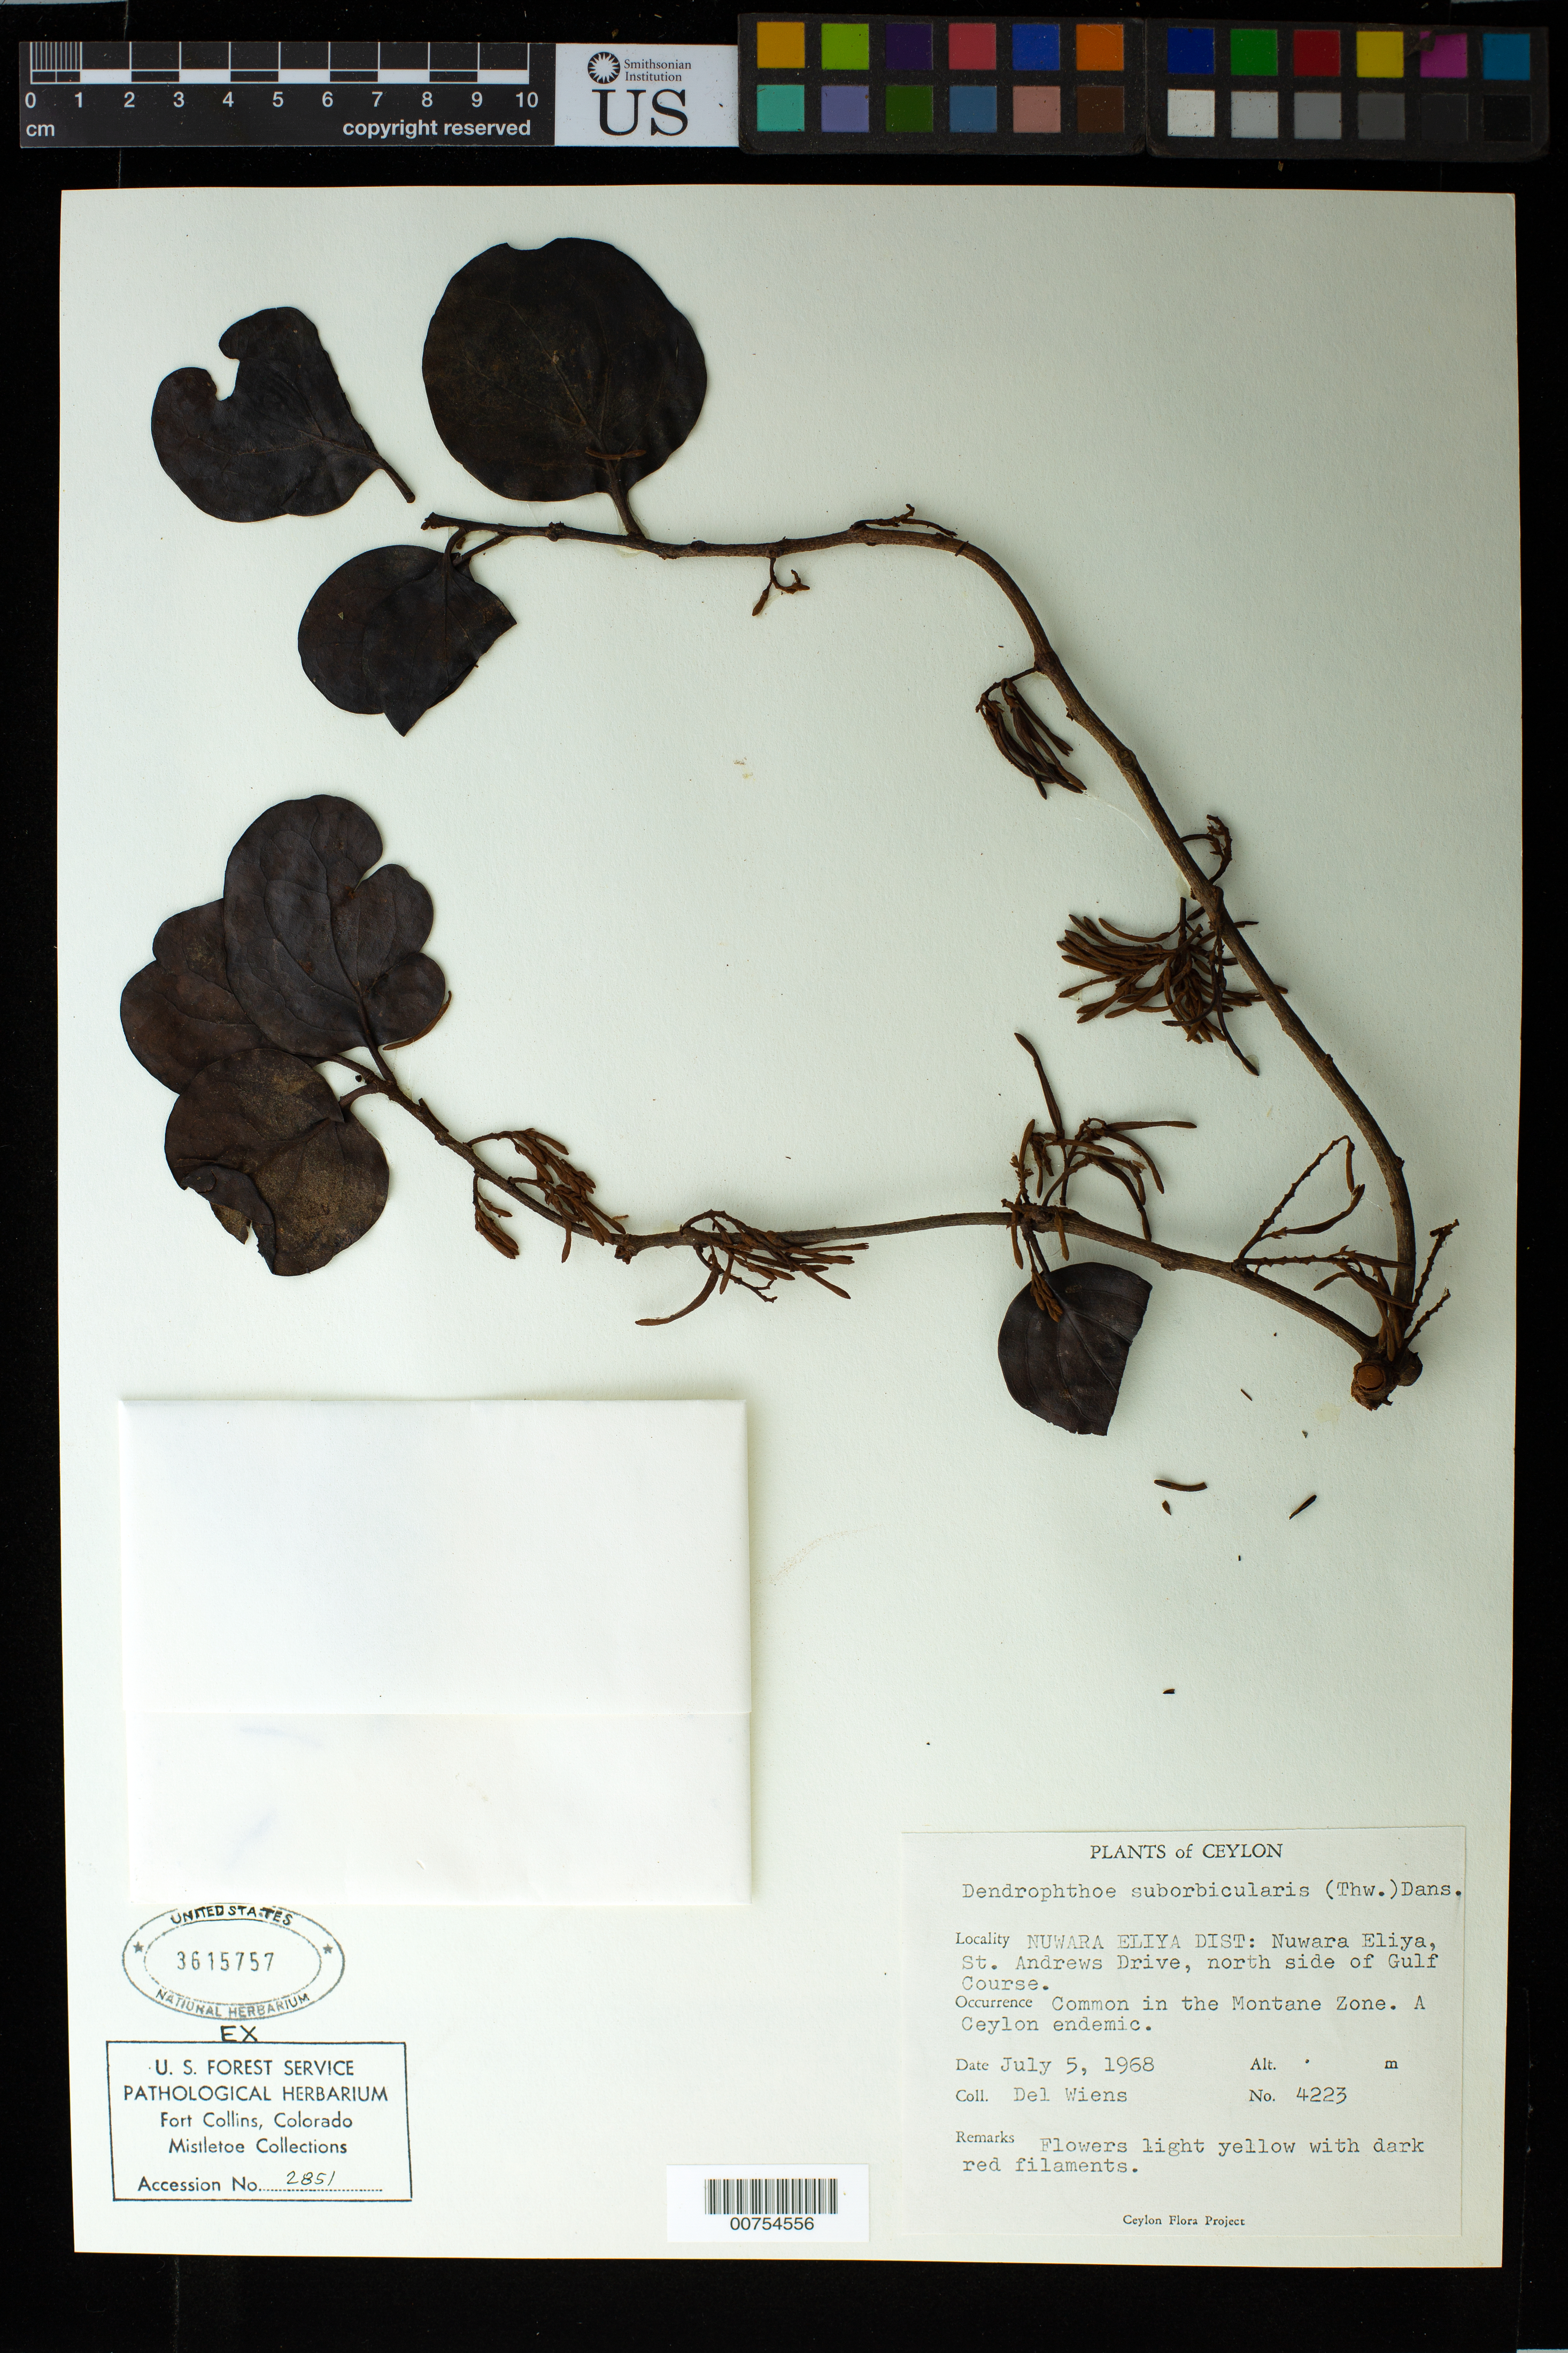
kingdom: Plantae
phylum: Tracheophyta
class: Magnoliopsida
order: Santalales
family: Loranthaceae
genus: Dendrophthoe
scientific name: Dendrophthoe suborbicularis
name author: Danser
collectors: D. Wiens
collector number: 4223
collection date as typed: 5 Jul 1968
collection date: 1968-07-05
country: Sri Lanka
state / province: Central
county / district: Nuwara Eliya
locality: St. Andrews Drive, north side of Gulf Course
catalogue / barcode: US 3615757